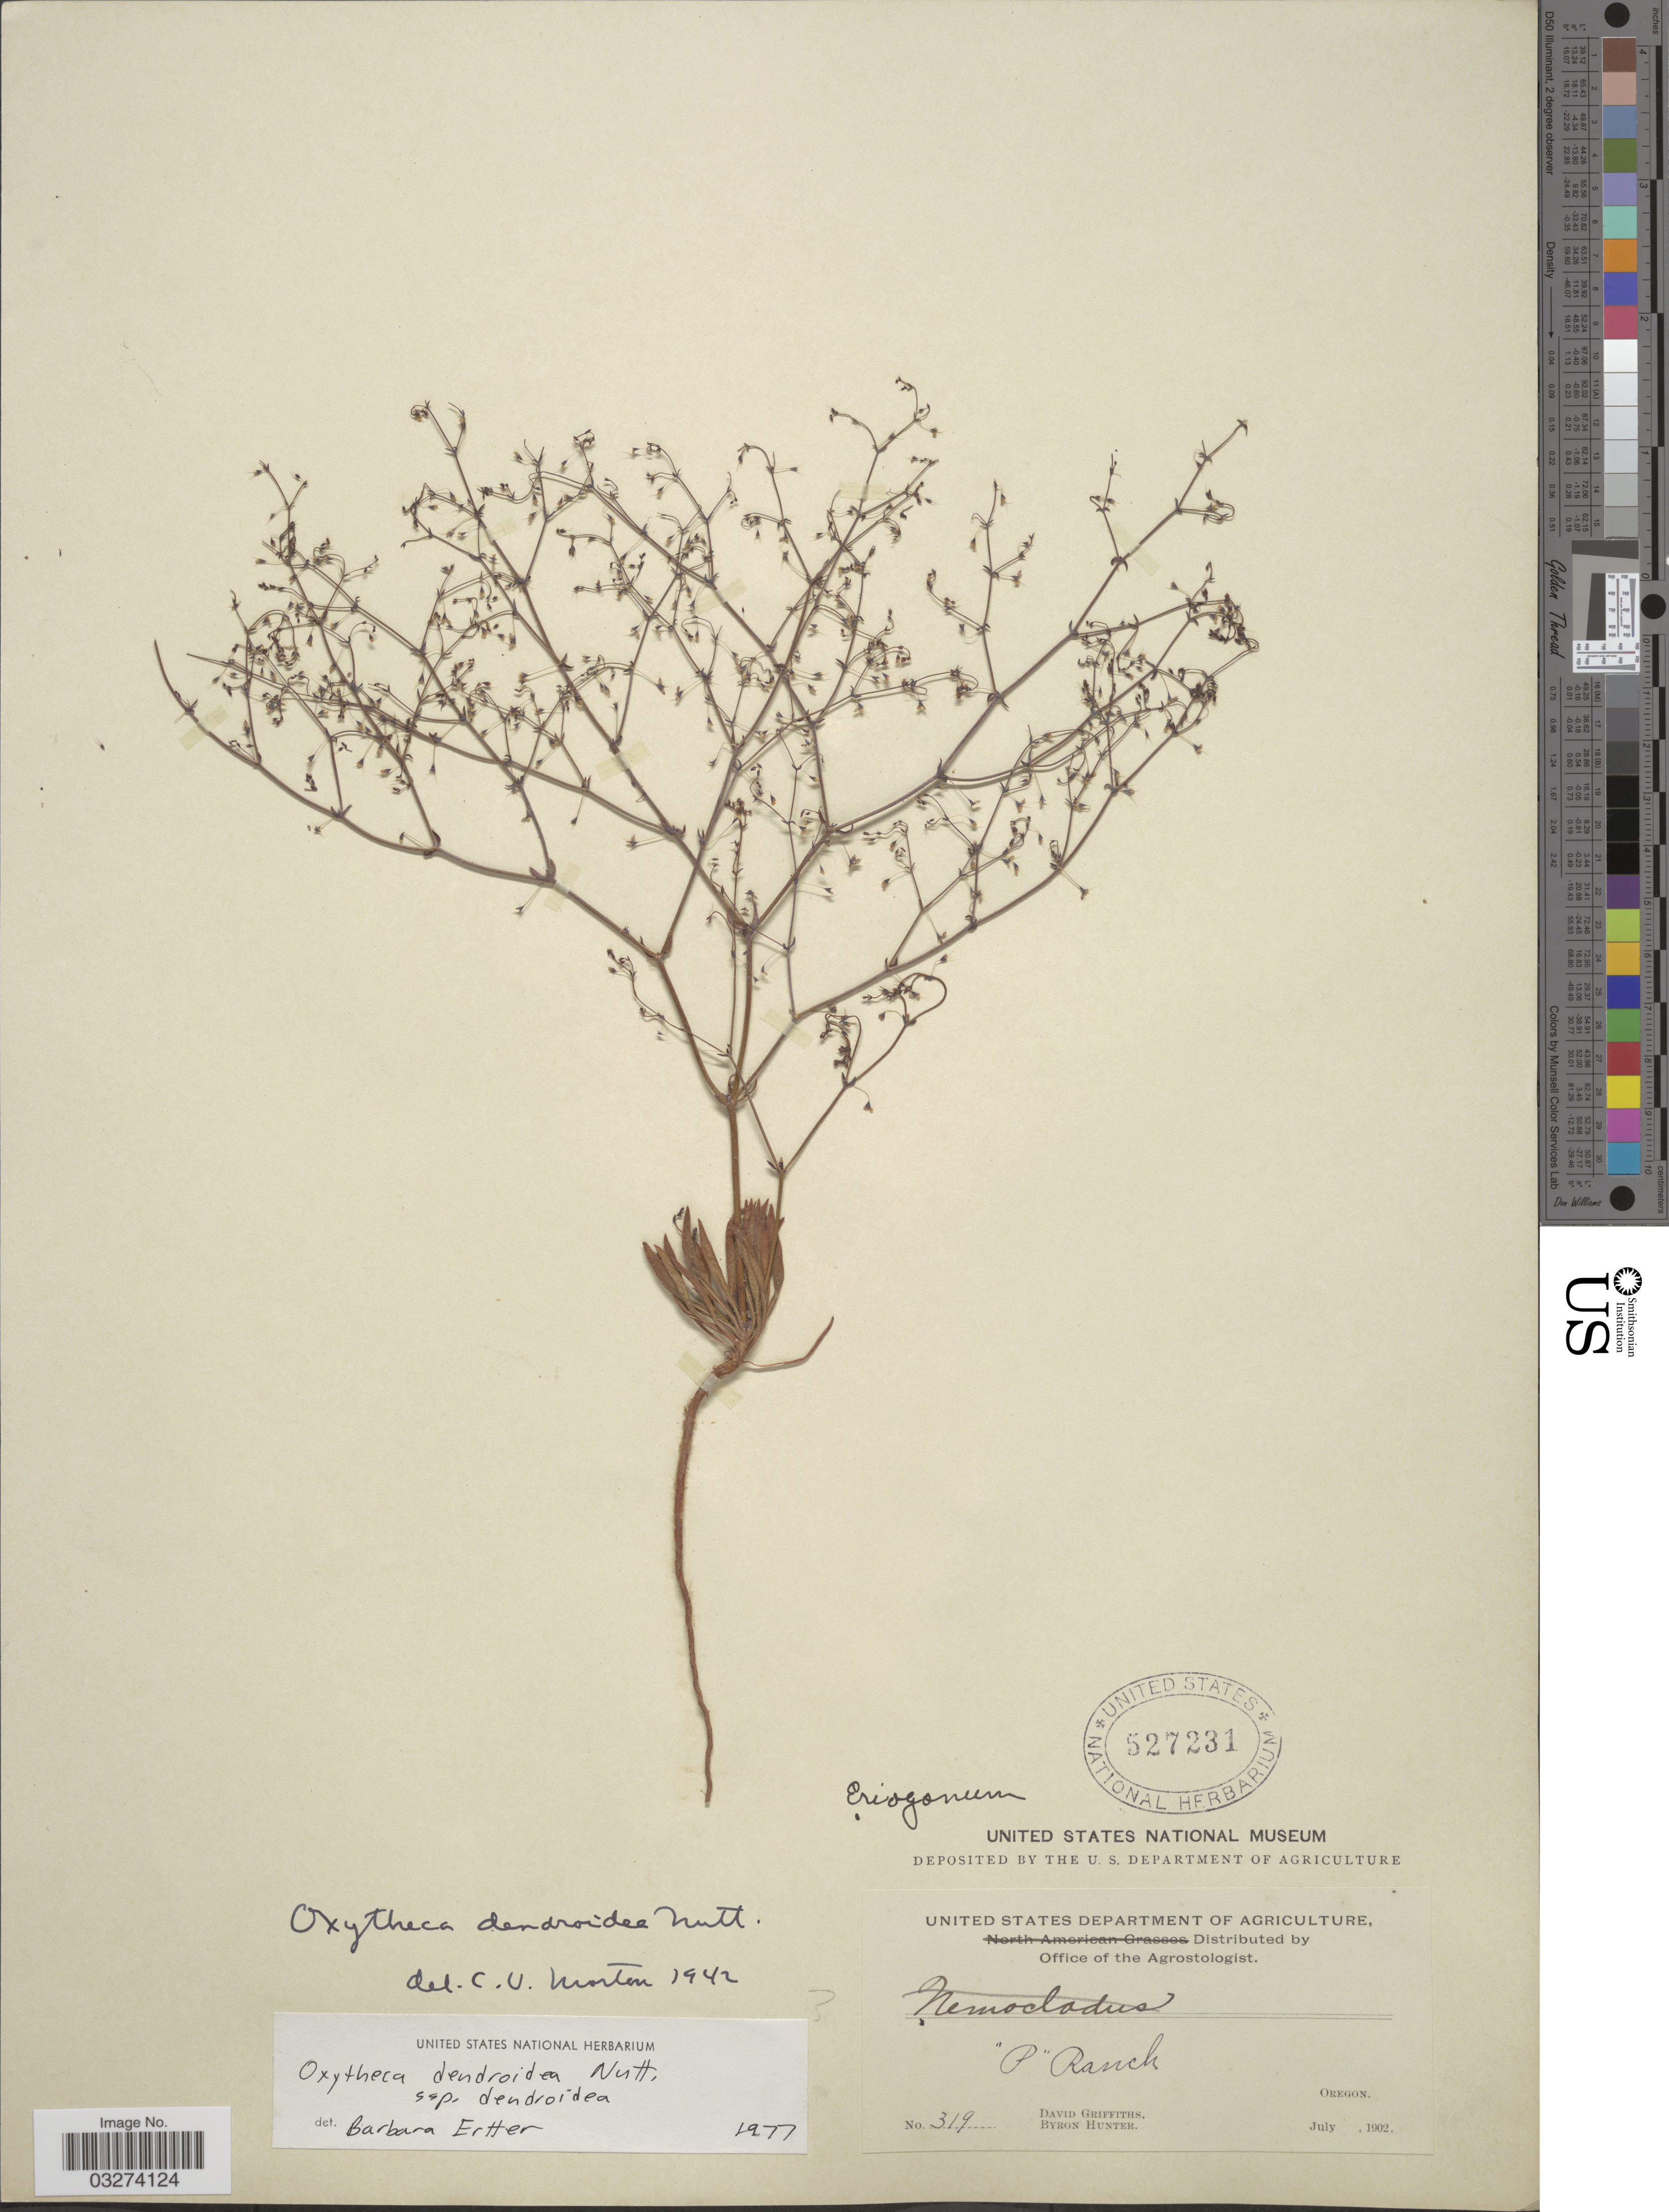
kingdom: Plantae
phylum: Tracheophyta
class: Magnoliopsida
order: Caryophyllales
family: Polygonaceae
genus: Oxytheca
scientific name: Oxytheca dendroidea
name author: Nutt.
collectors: D. Griffiths & B. Hunter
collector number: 319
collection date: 1902-07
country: United States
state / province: Oregon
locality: P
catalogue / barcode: US 527231